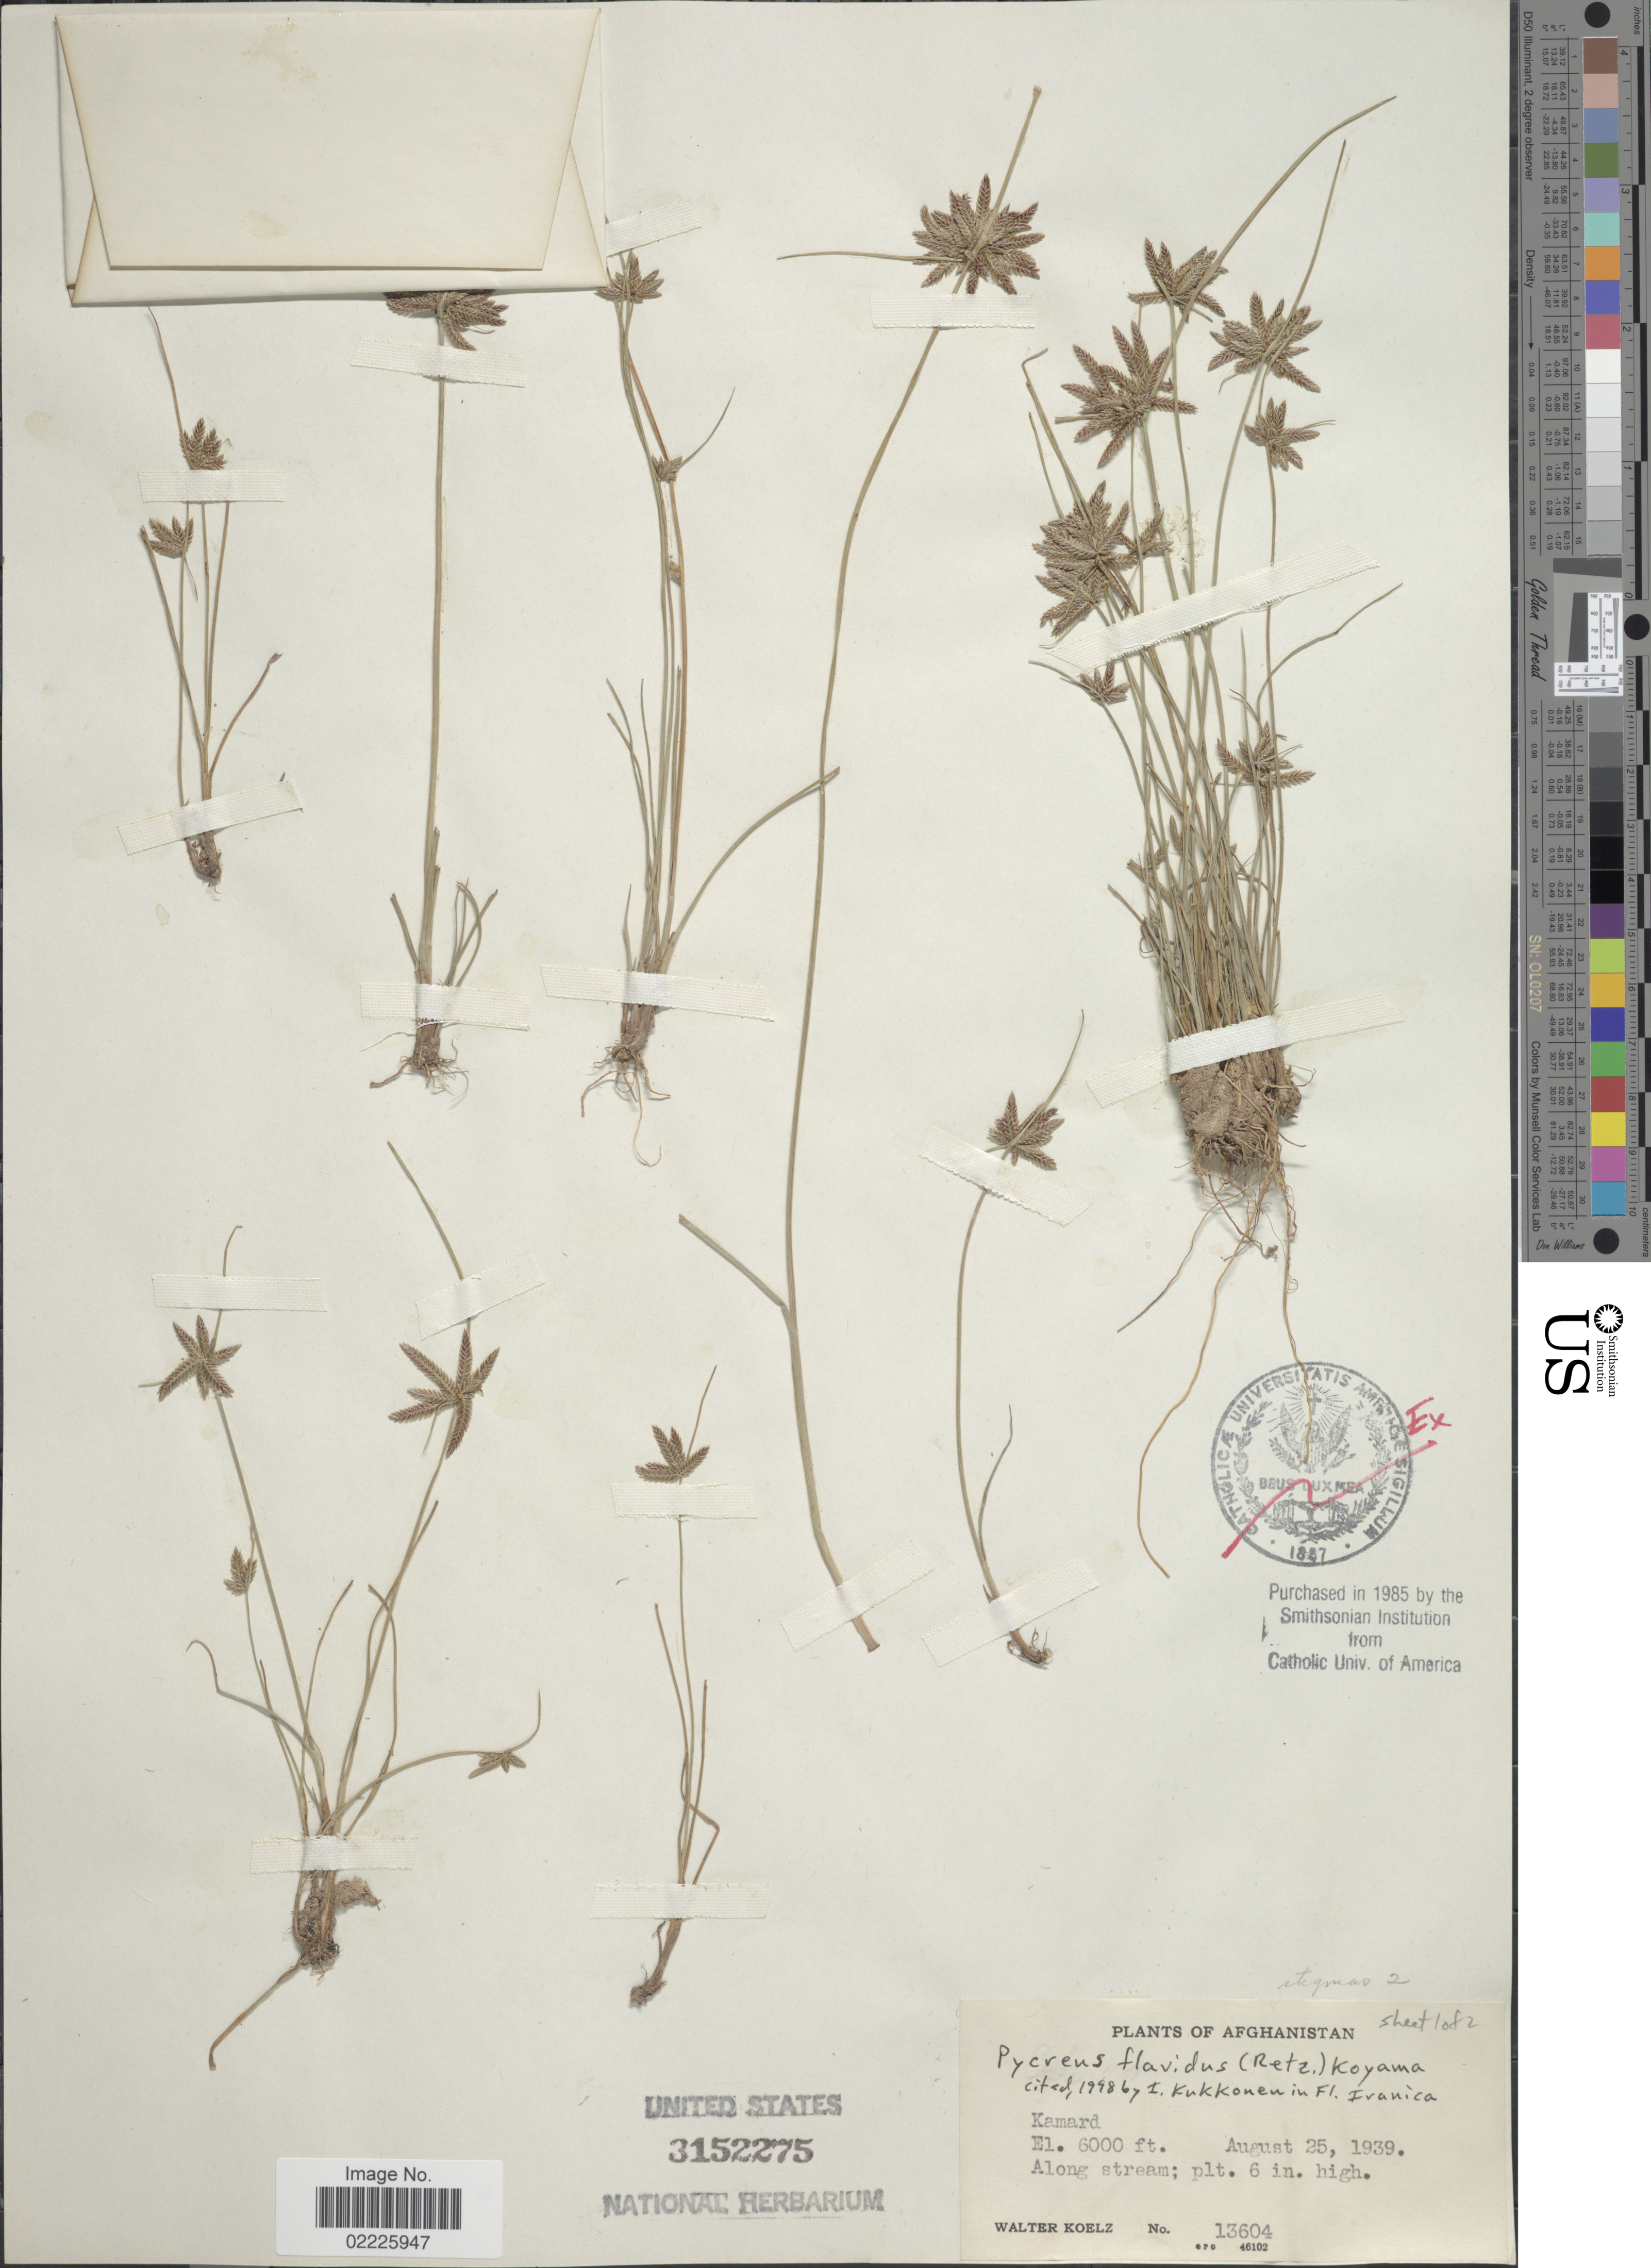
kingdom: Plantae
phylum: Tracheophyta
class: Liliopsida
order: Poales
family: Cyperaceae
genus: Cyperus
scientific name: Cyperus flavidus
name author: Retz.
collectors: W. N. Koelz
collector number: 13604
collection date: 1939-08-25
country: Afghanistan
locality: Kamard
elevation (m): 1829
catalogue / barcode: US 3152275